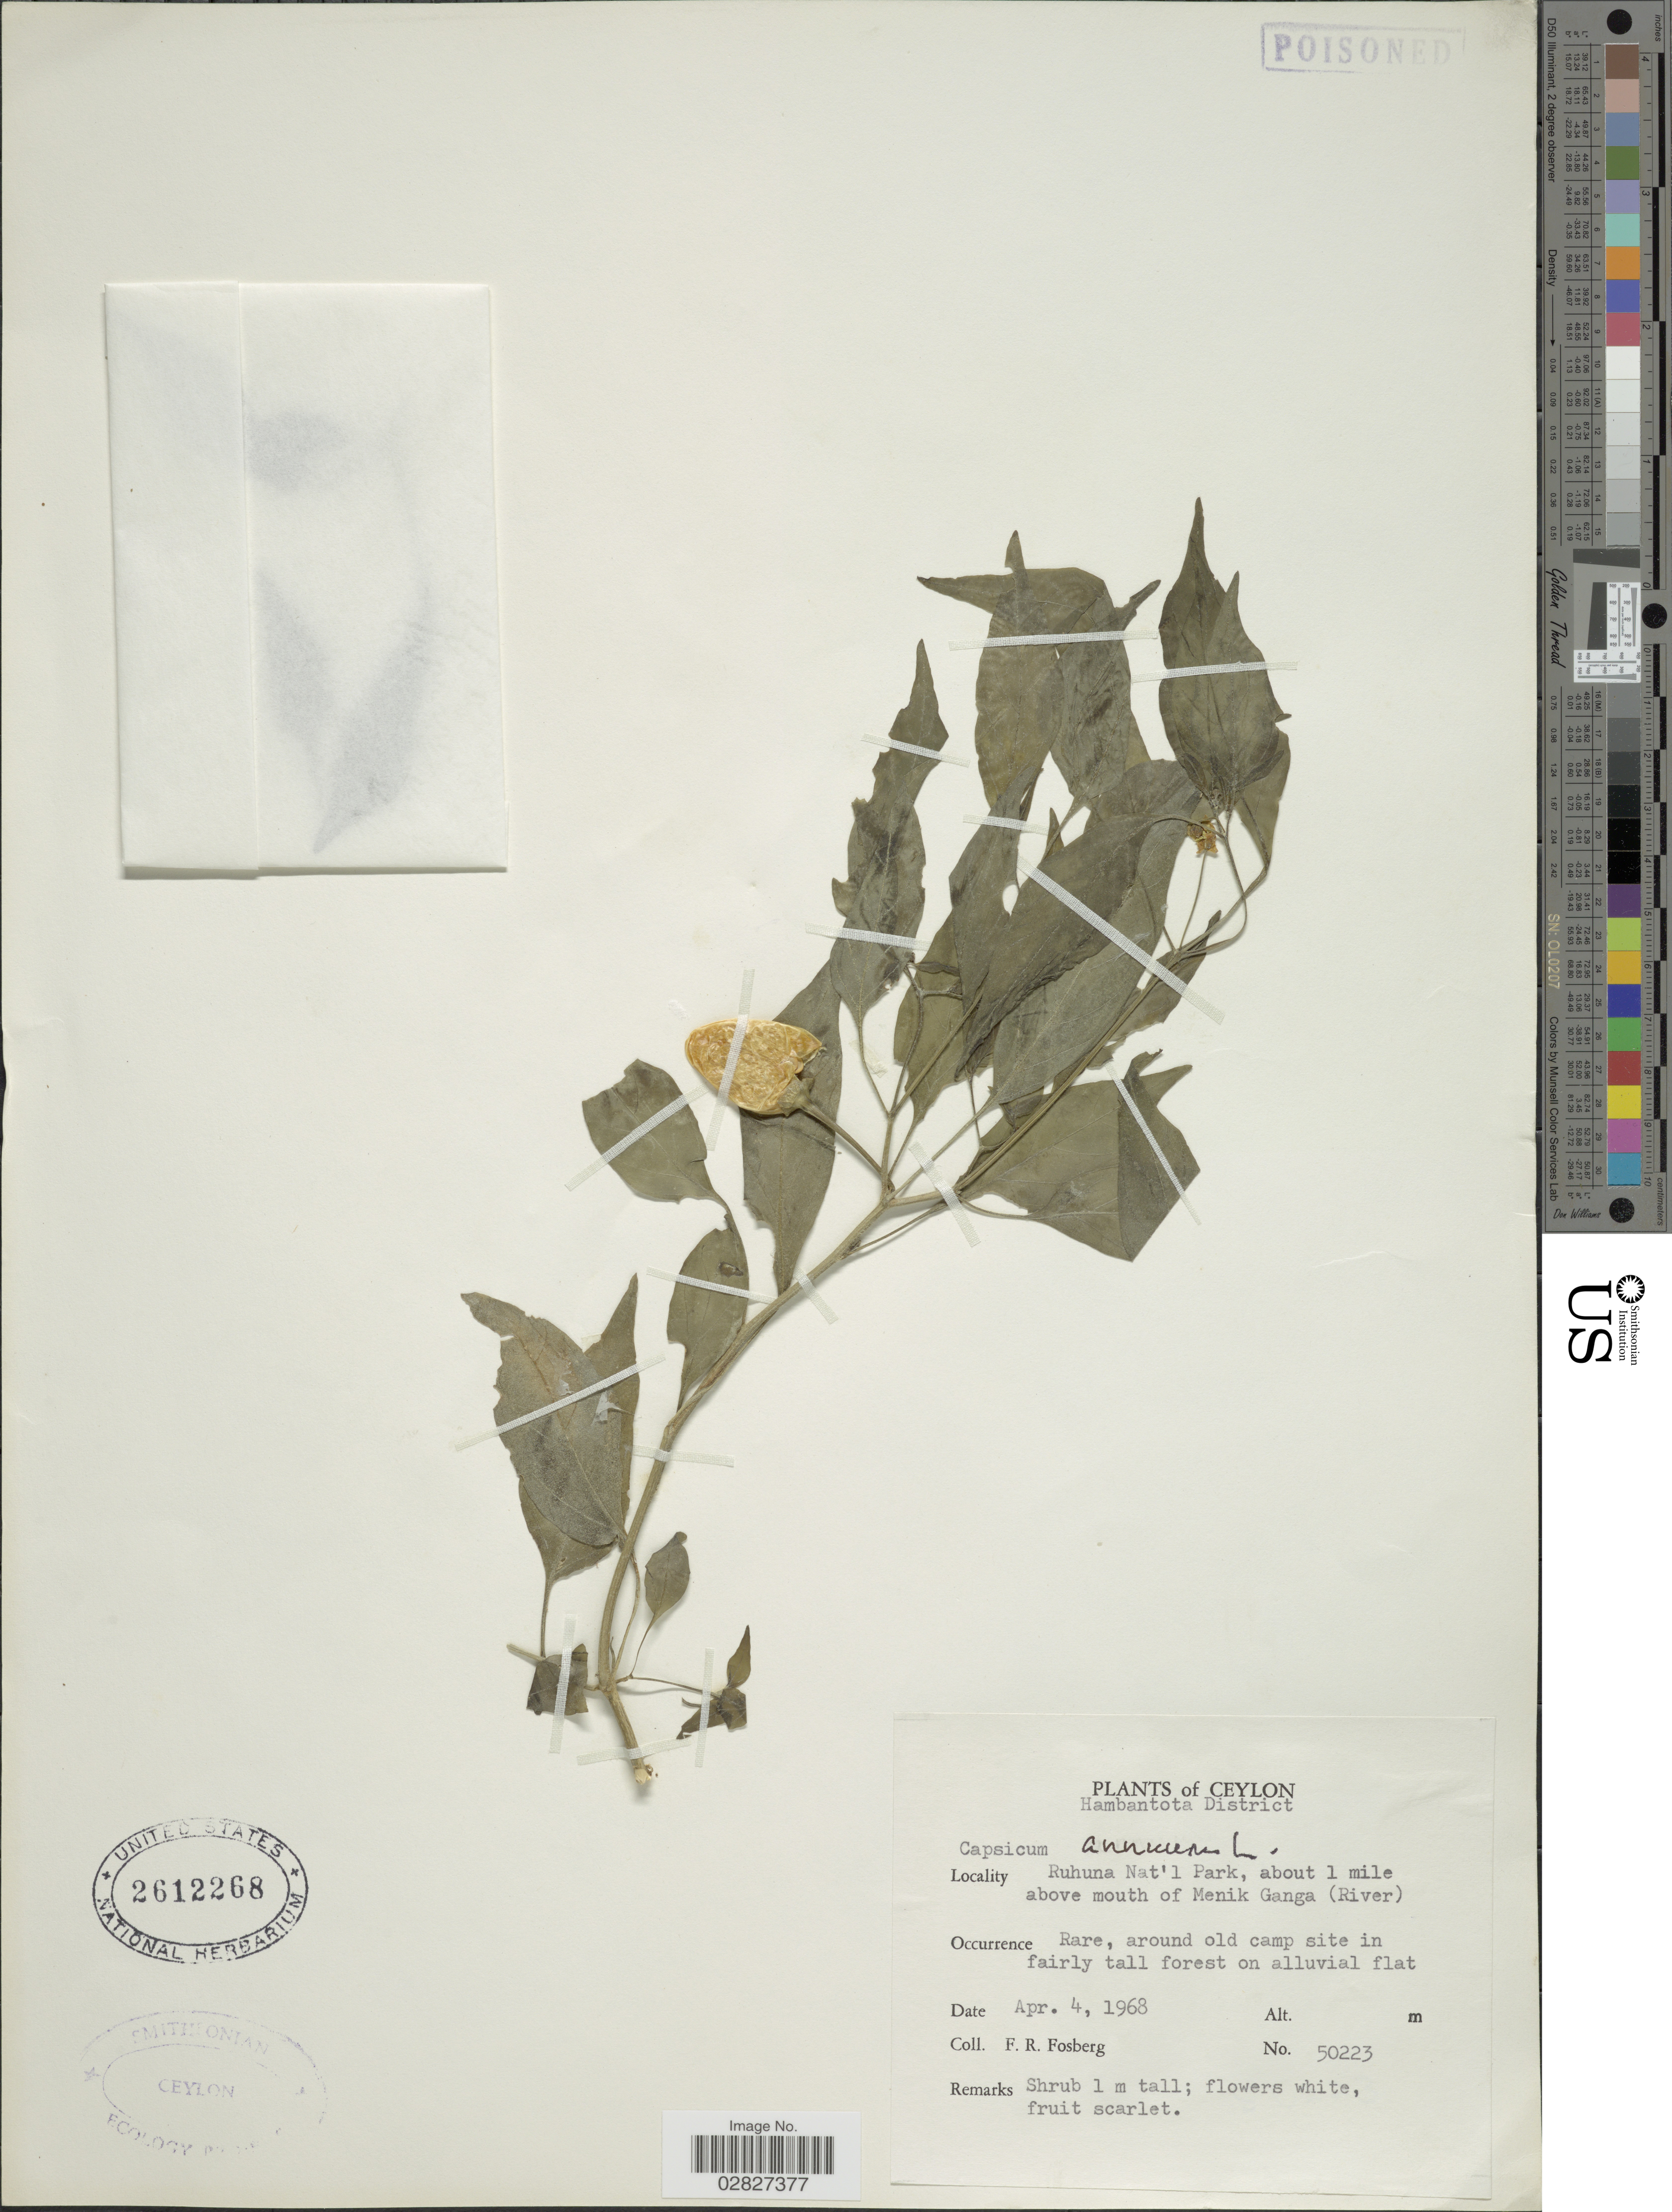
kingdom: Plantae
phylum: Tracheophyta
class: Magnoliopsida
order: Solanales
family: Solanaceae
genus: Capsicum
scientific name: Capsicum annuum 'Habanero'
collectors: F. R. Fosberg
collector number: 50223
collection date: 1968-04-04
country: Sri Lanka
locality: Ceylon. Hambantota District. Ruhuna Nat'l Park, about 1 mile above mouth of Menik Ganga (River).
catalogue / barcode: US 2612268